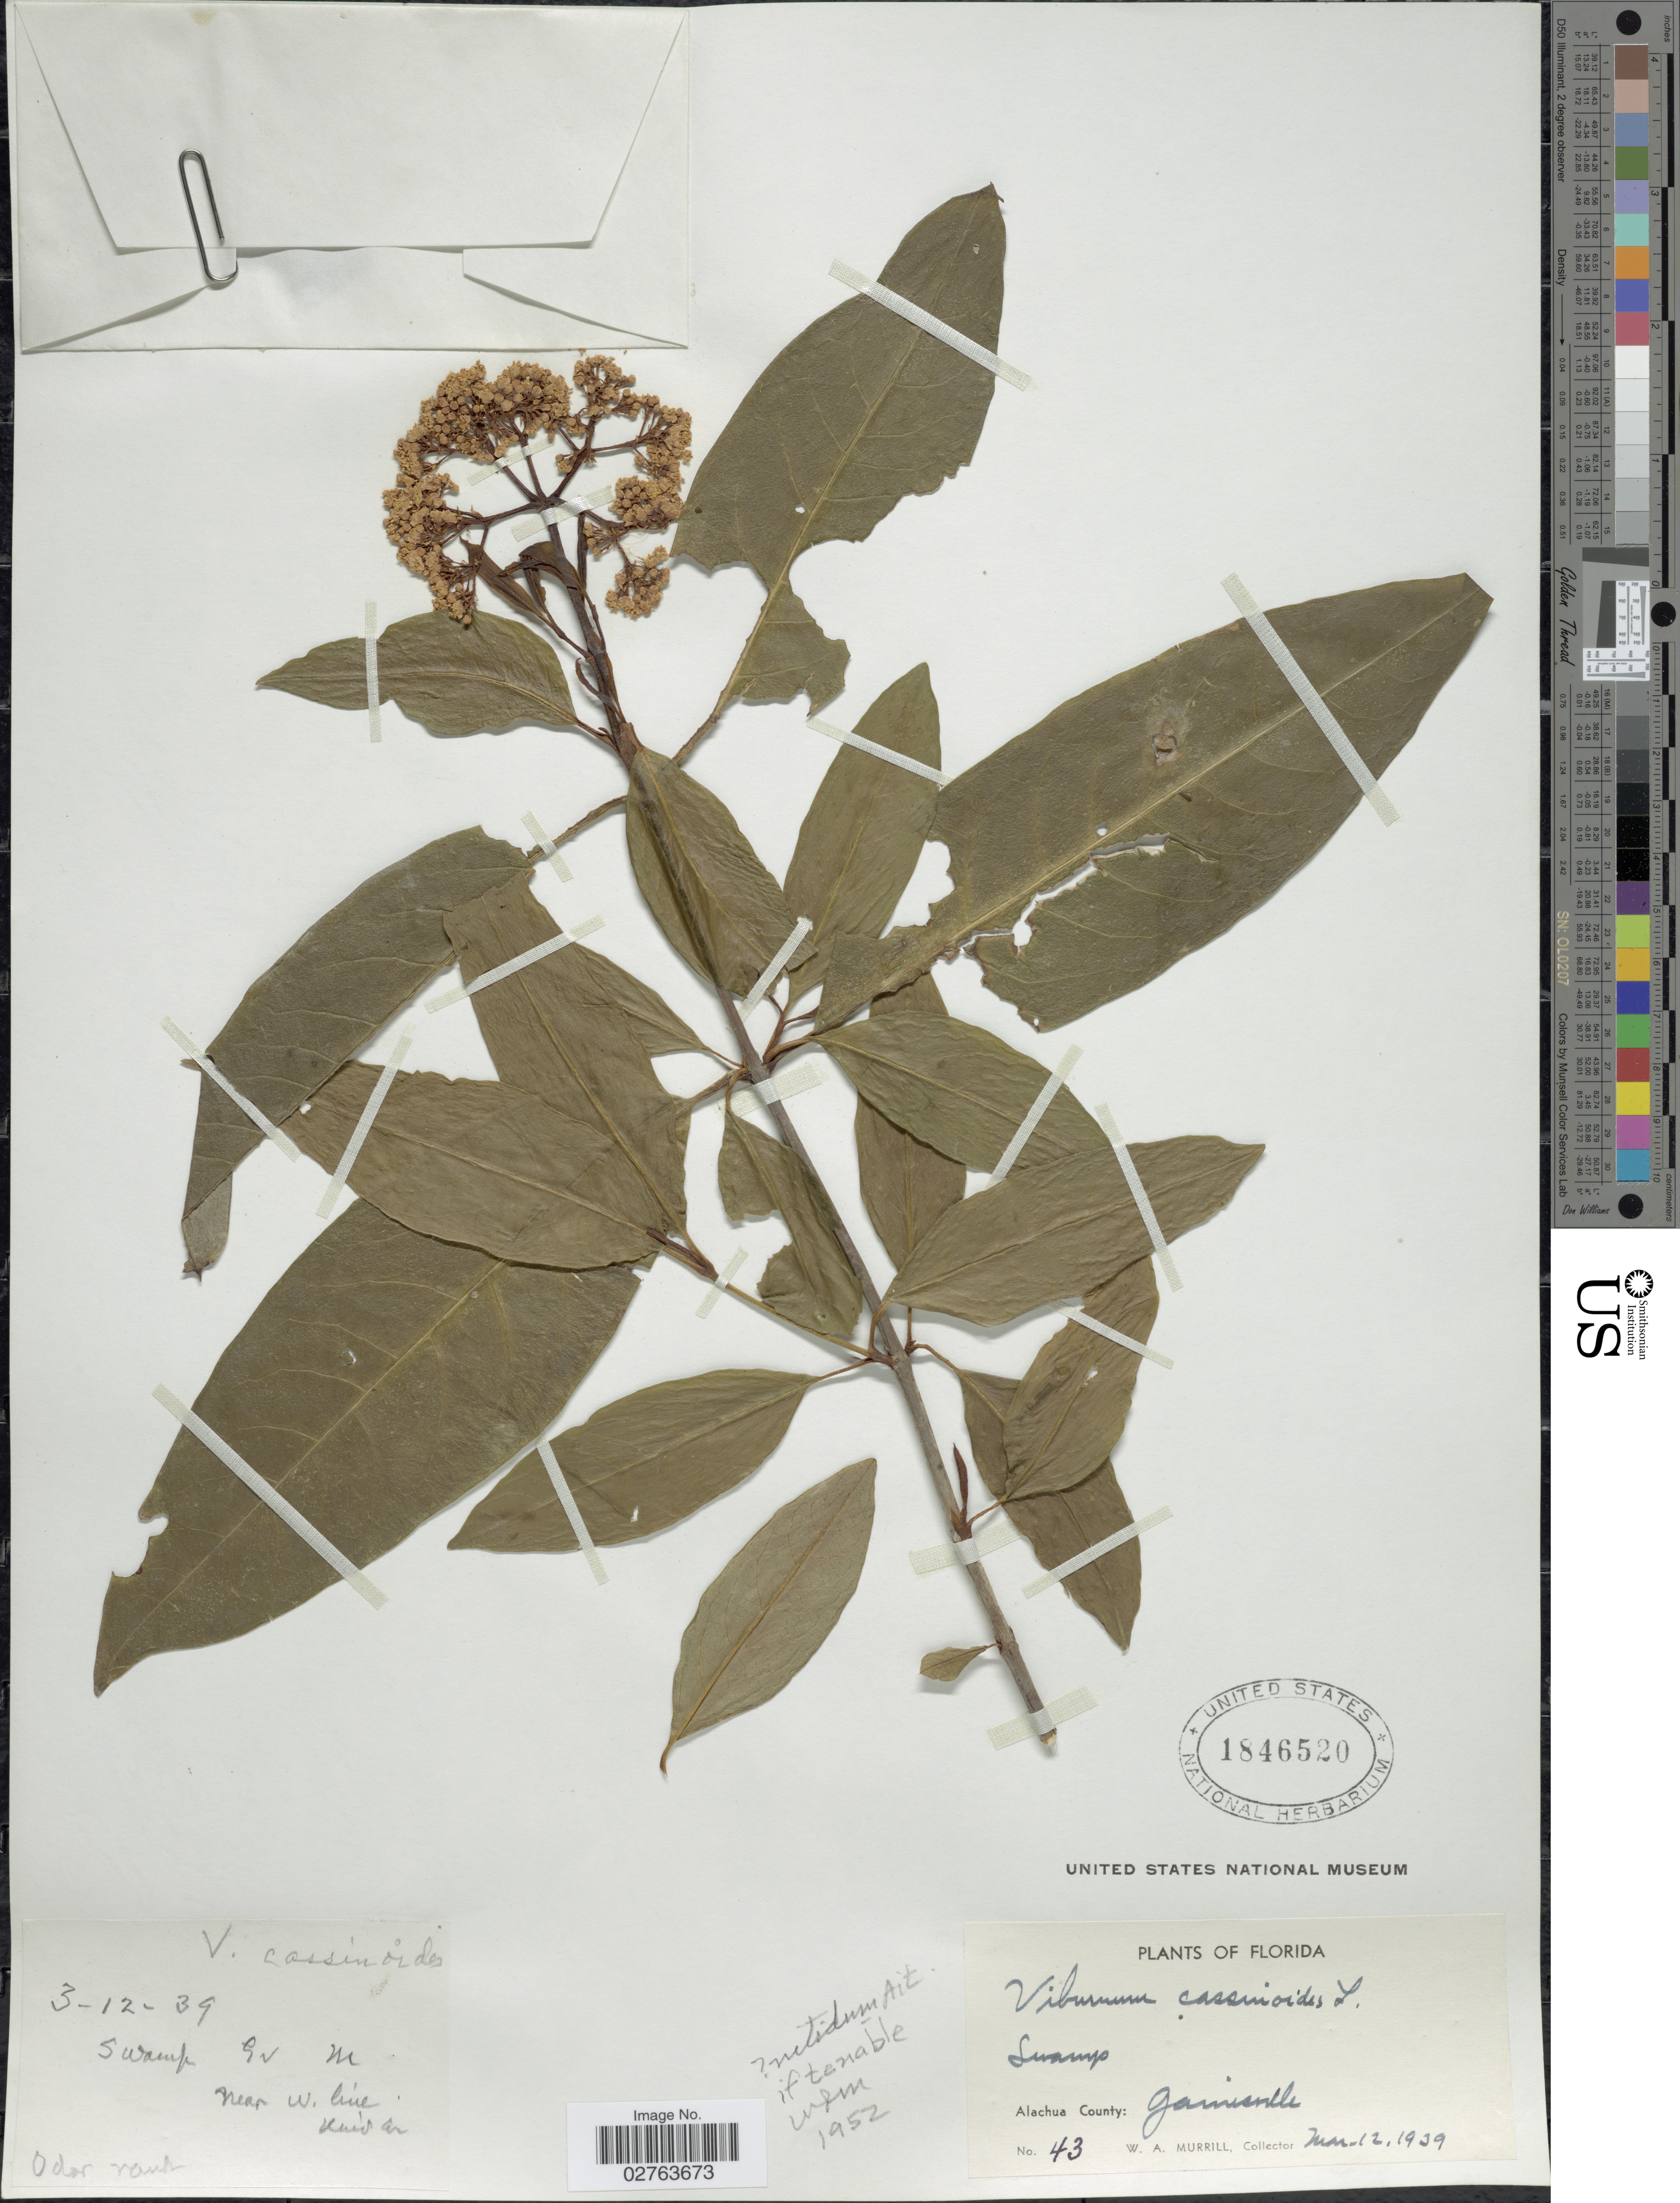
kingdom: Plantae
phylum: Tracheophyta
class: Magnoliopsida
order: Dipsacales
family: Viburnaceae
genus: Viburnum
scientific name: Viburnum nitidum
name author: Aiton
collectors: W. A. Murrill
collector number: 43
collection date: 1939-03-12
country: United States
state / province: Florida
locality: Alachua County: Gainesville.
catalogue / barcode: US 1846520